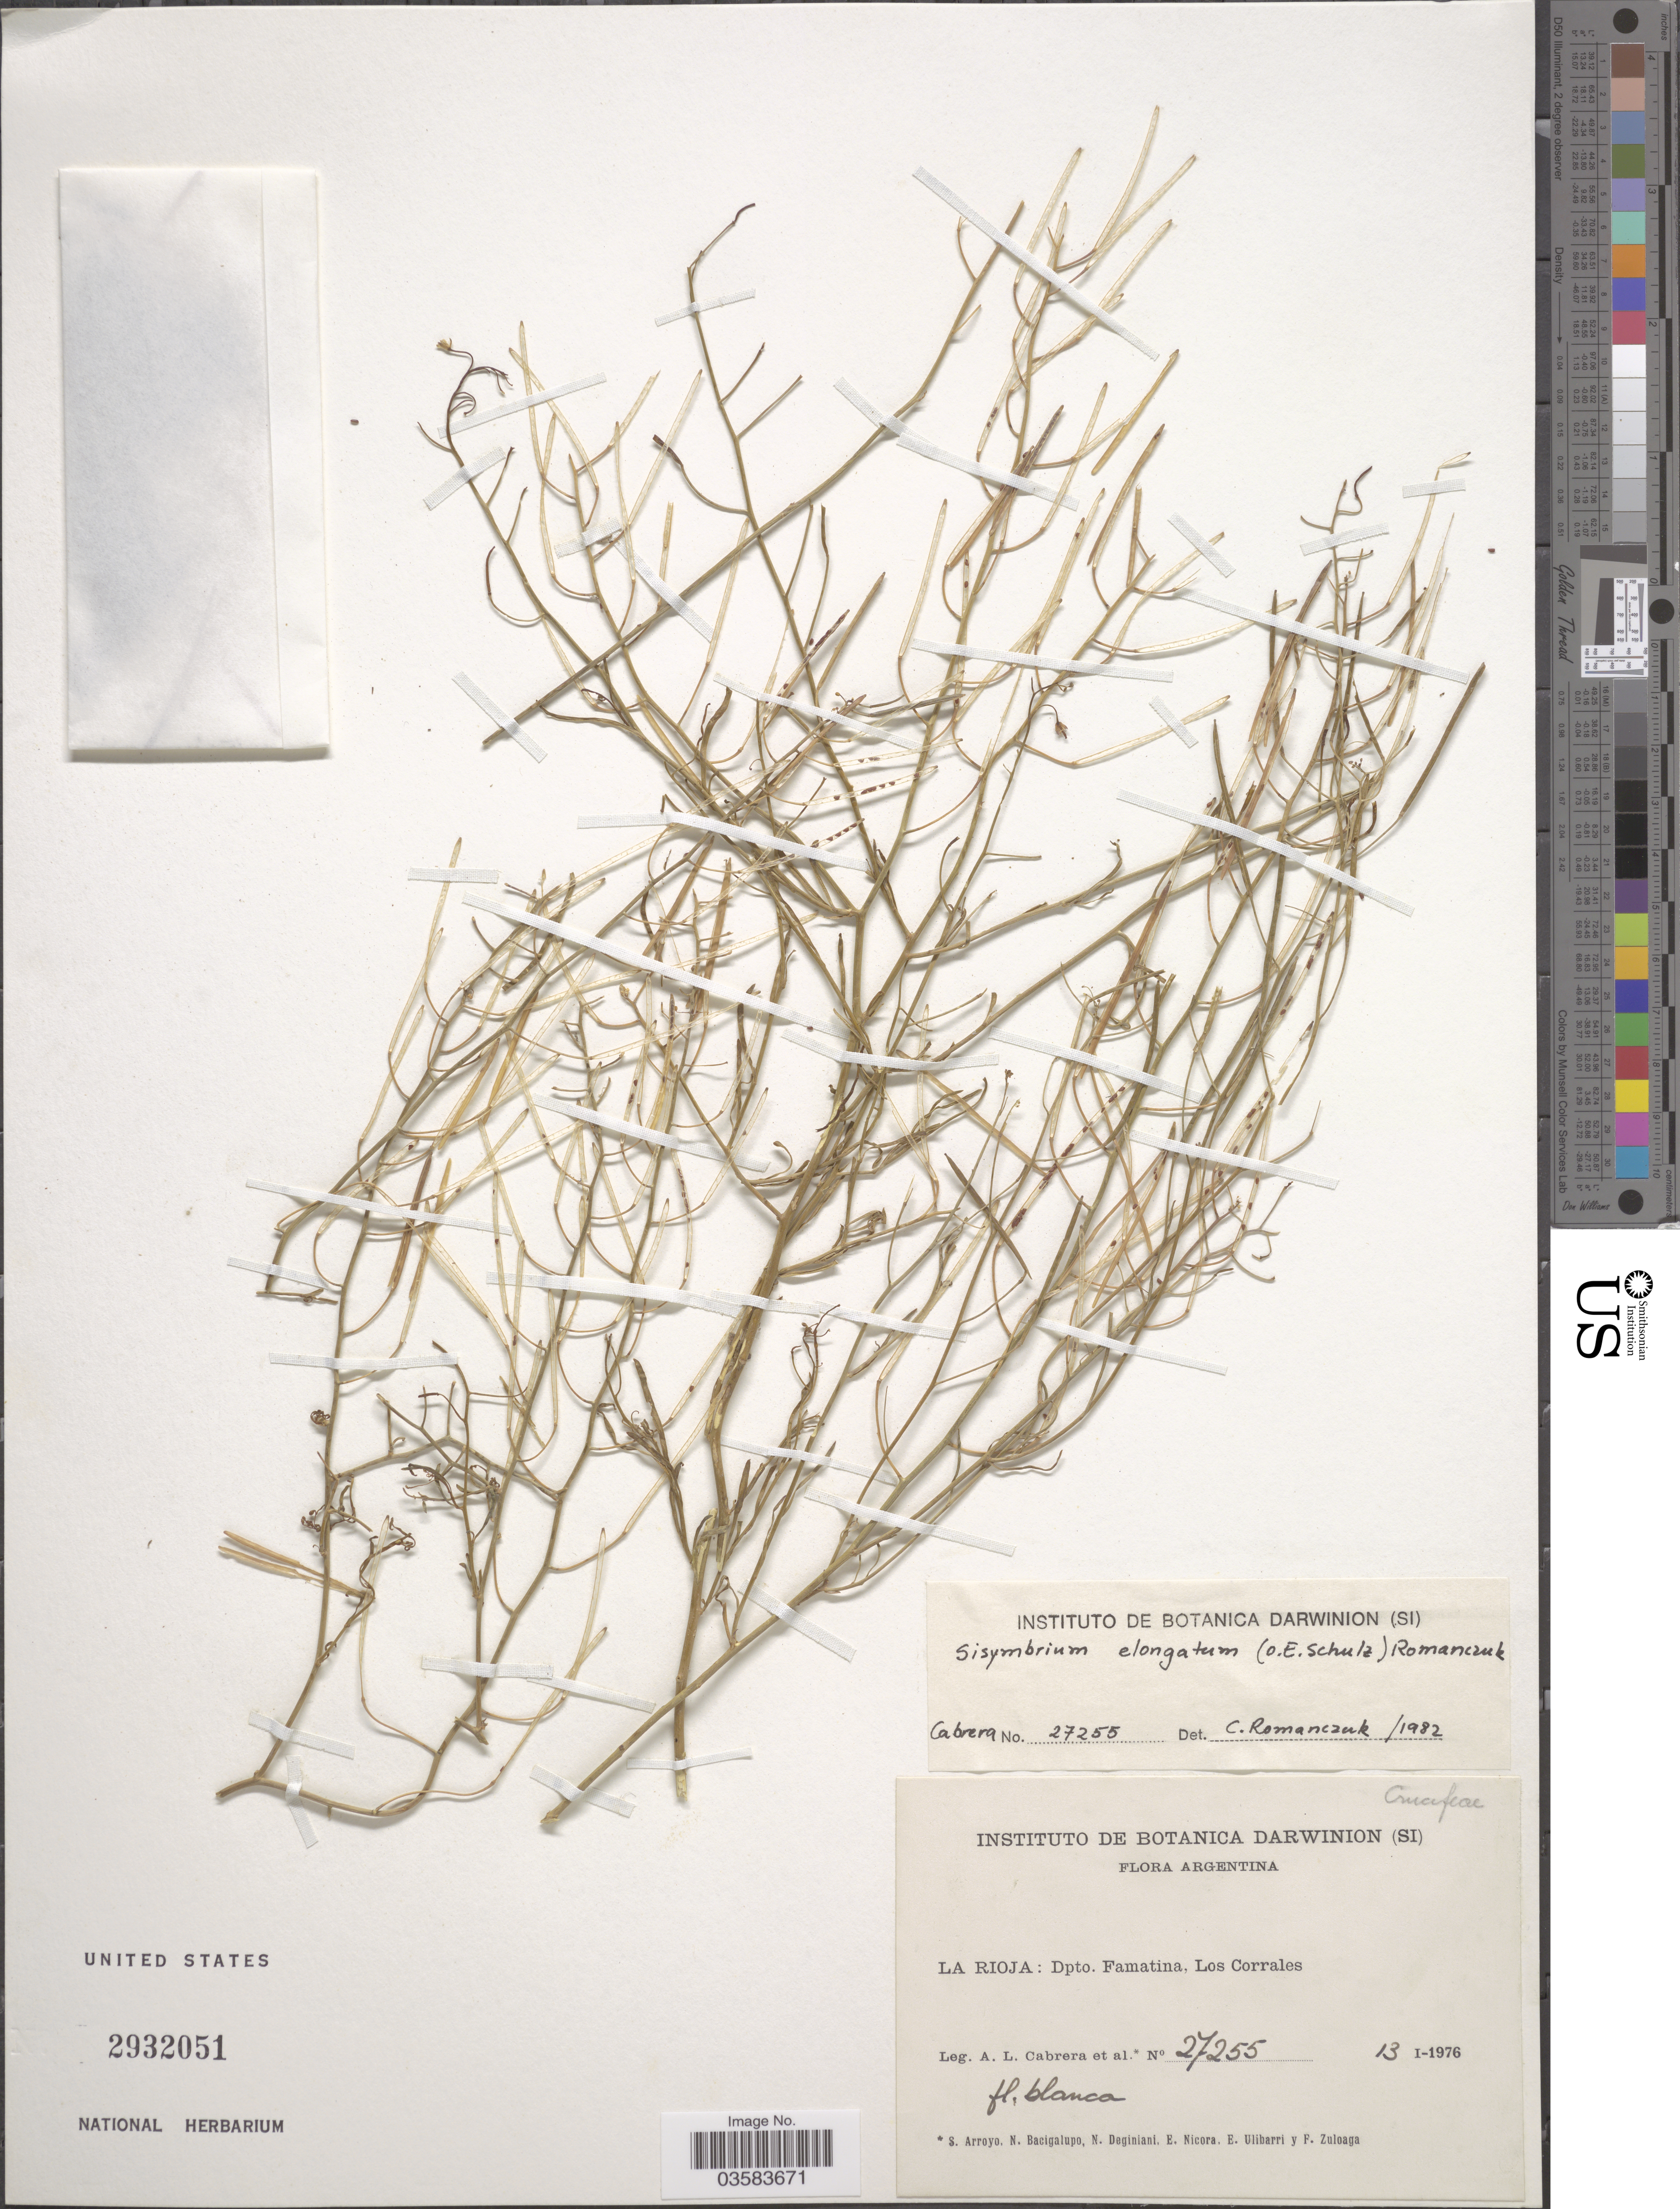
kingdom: Plantae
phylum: Tracheophyta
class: Magnoliopsida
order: Brassicales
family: Brassicaceae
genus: Mostacillastrum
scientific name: Mostacillastrum orbignyanum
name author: (E. Fourn.) Al-Shehbaz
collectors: A. L. Cabrera, Arroyo, S., N. M. Bacigalupo, N. Deginiani & et al.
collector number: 27255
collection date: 1976-01-13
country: Argentina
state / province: La Rioja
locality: Dpto. Famatina, Los Corrales.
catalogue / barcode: US 2932051